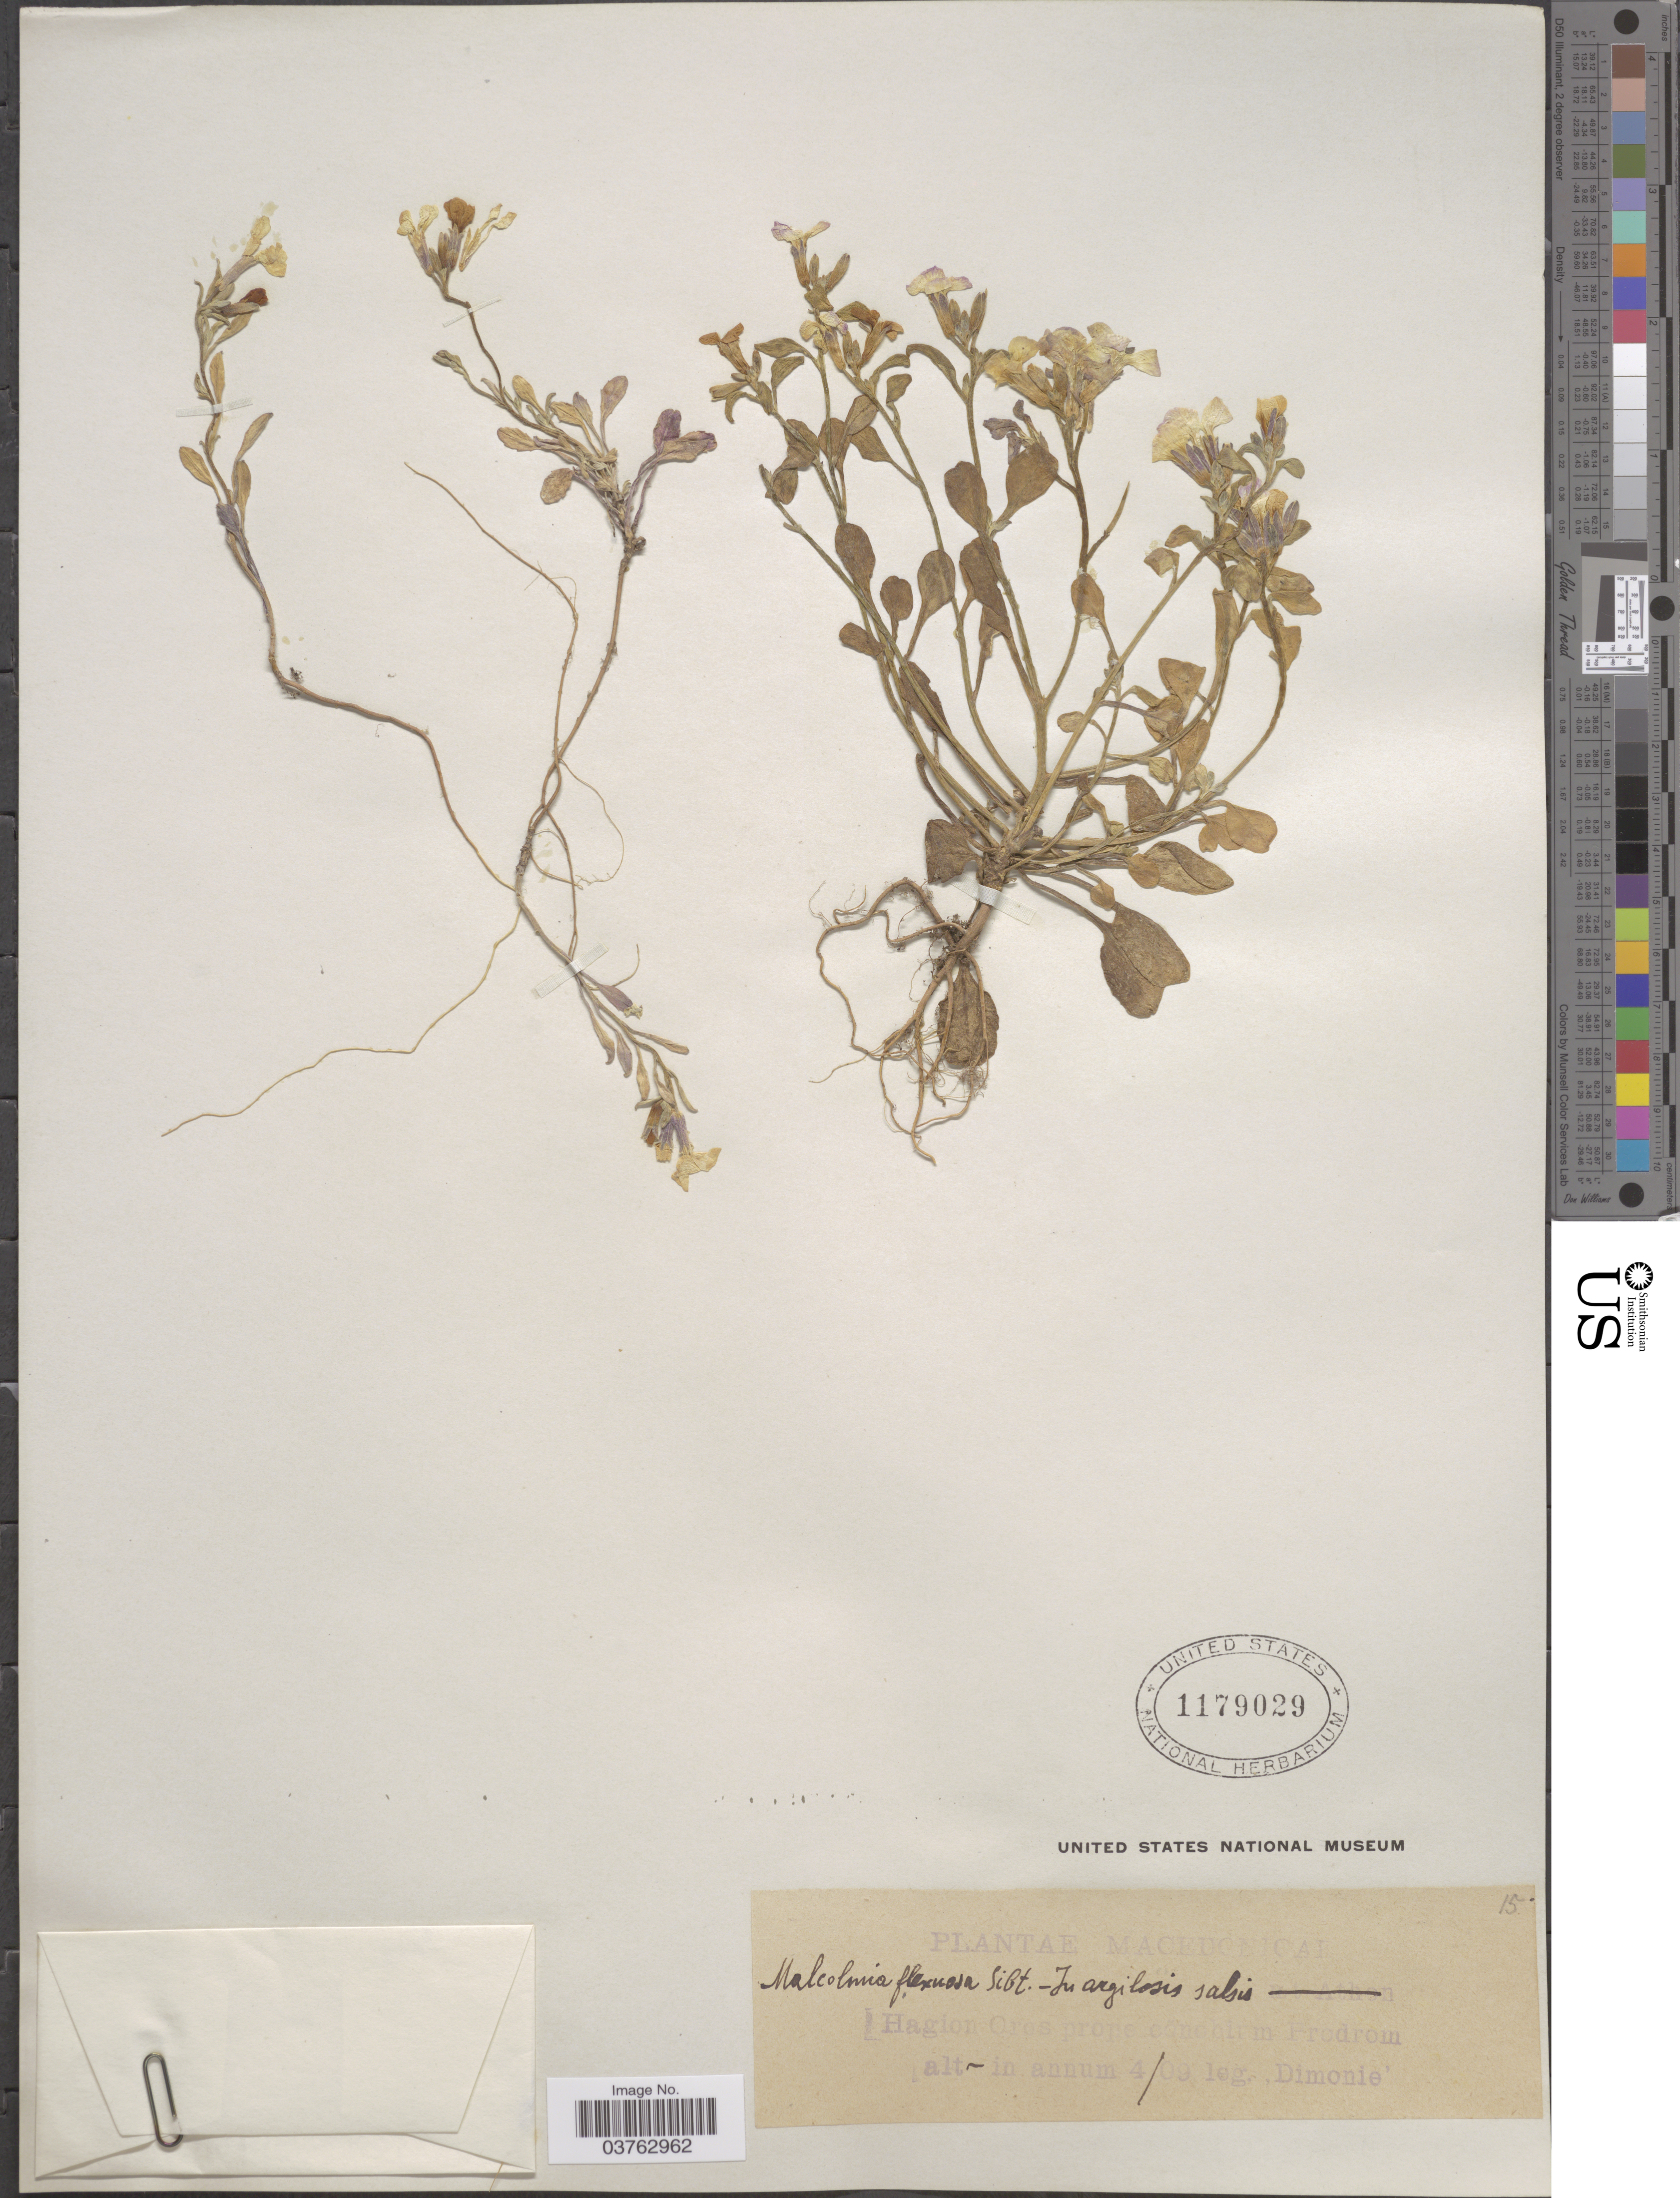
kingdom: Plantae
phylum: Tracheophyta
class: Magnoliopsida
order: Brassicales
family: Brassicaceae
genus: Malcolmia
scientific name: Malcolmia flexuosa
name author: Sibth. & Sm.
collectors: -. Dimonie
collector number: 15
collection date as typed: Transcribed d/m/y: /4/9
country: Greece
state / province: Mount Athoa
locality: Hagion Oros prope conobium Prodrom.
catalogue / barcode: US 1179029